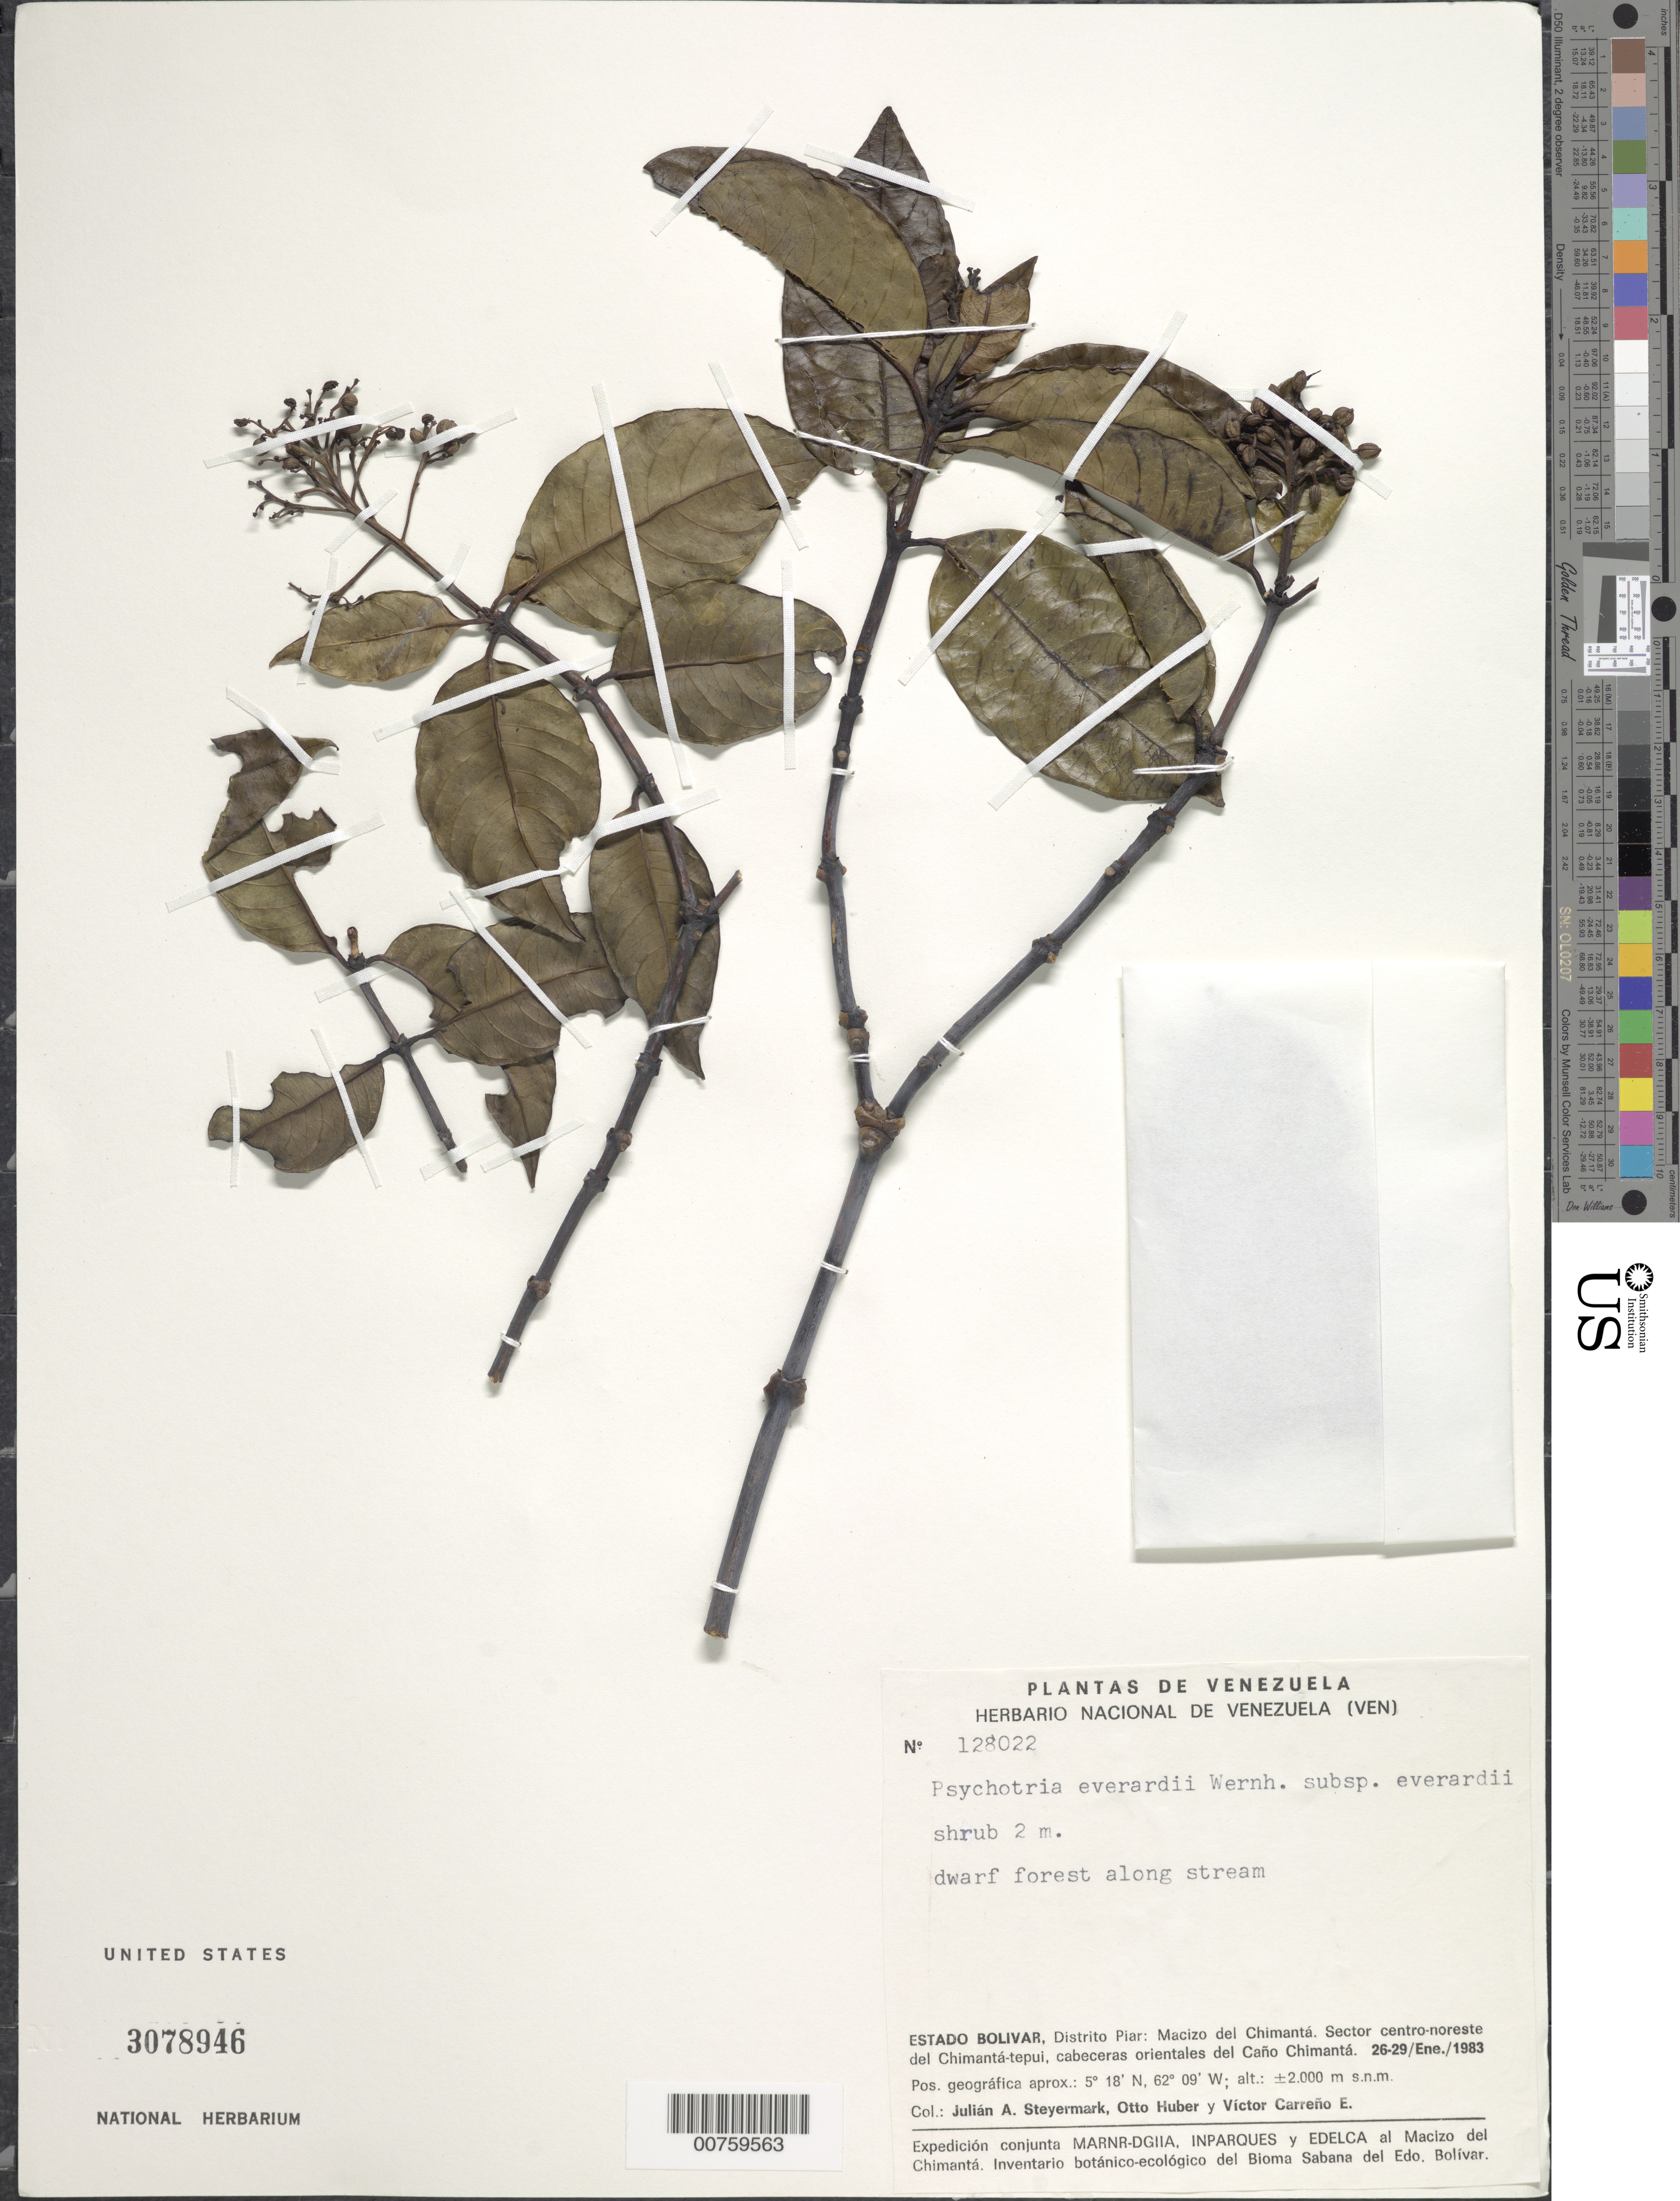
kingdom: Plantae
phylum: Tracheophyta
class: Magnoliopsida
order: Gentianales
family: Rubiaceae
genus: Psychotria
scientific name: Psychotria everardii subsp. everardii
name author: Wernham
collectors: J. Steyermark, O. Huber & V. Carreño E.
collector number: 128022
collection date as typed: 26-Jan-83 to 29-Jan-83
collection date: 1983-01-26/1983-01-29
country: Venezuela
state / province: Bolívar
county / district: Piar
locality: Macizo del Chimantá, sector centro-noreste del Chimantá-tepuí, cabeceras orientales del Caño Chimantá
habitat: Dwarf forest along stream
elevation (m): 2000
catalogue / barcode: US 3078946